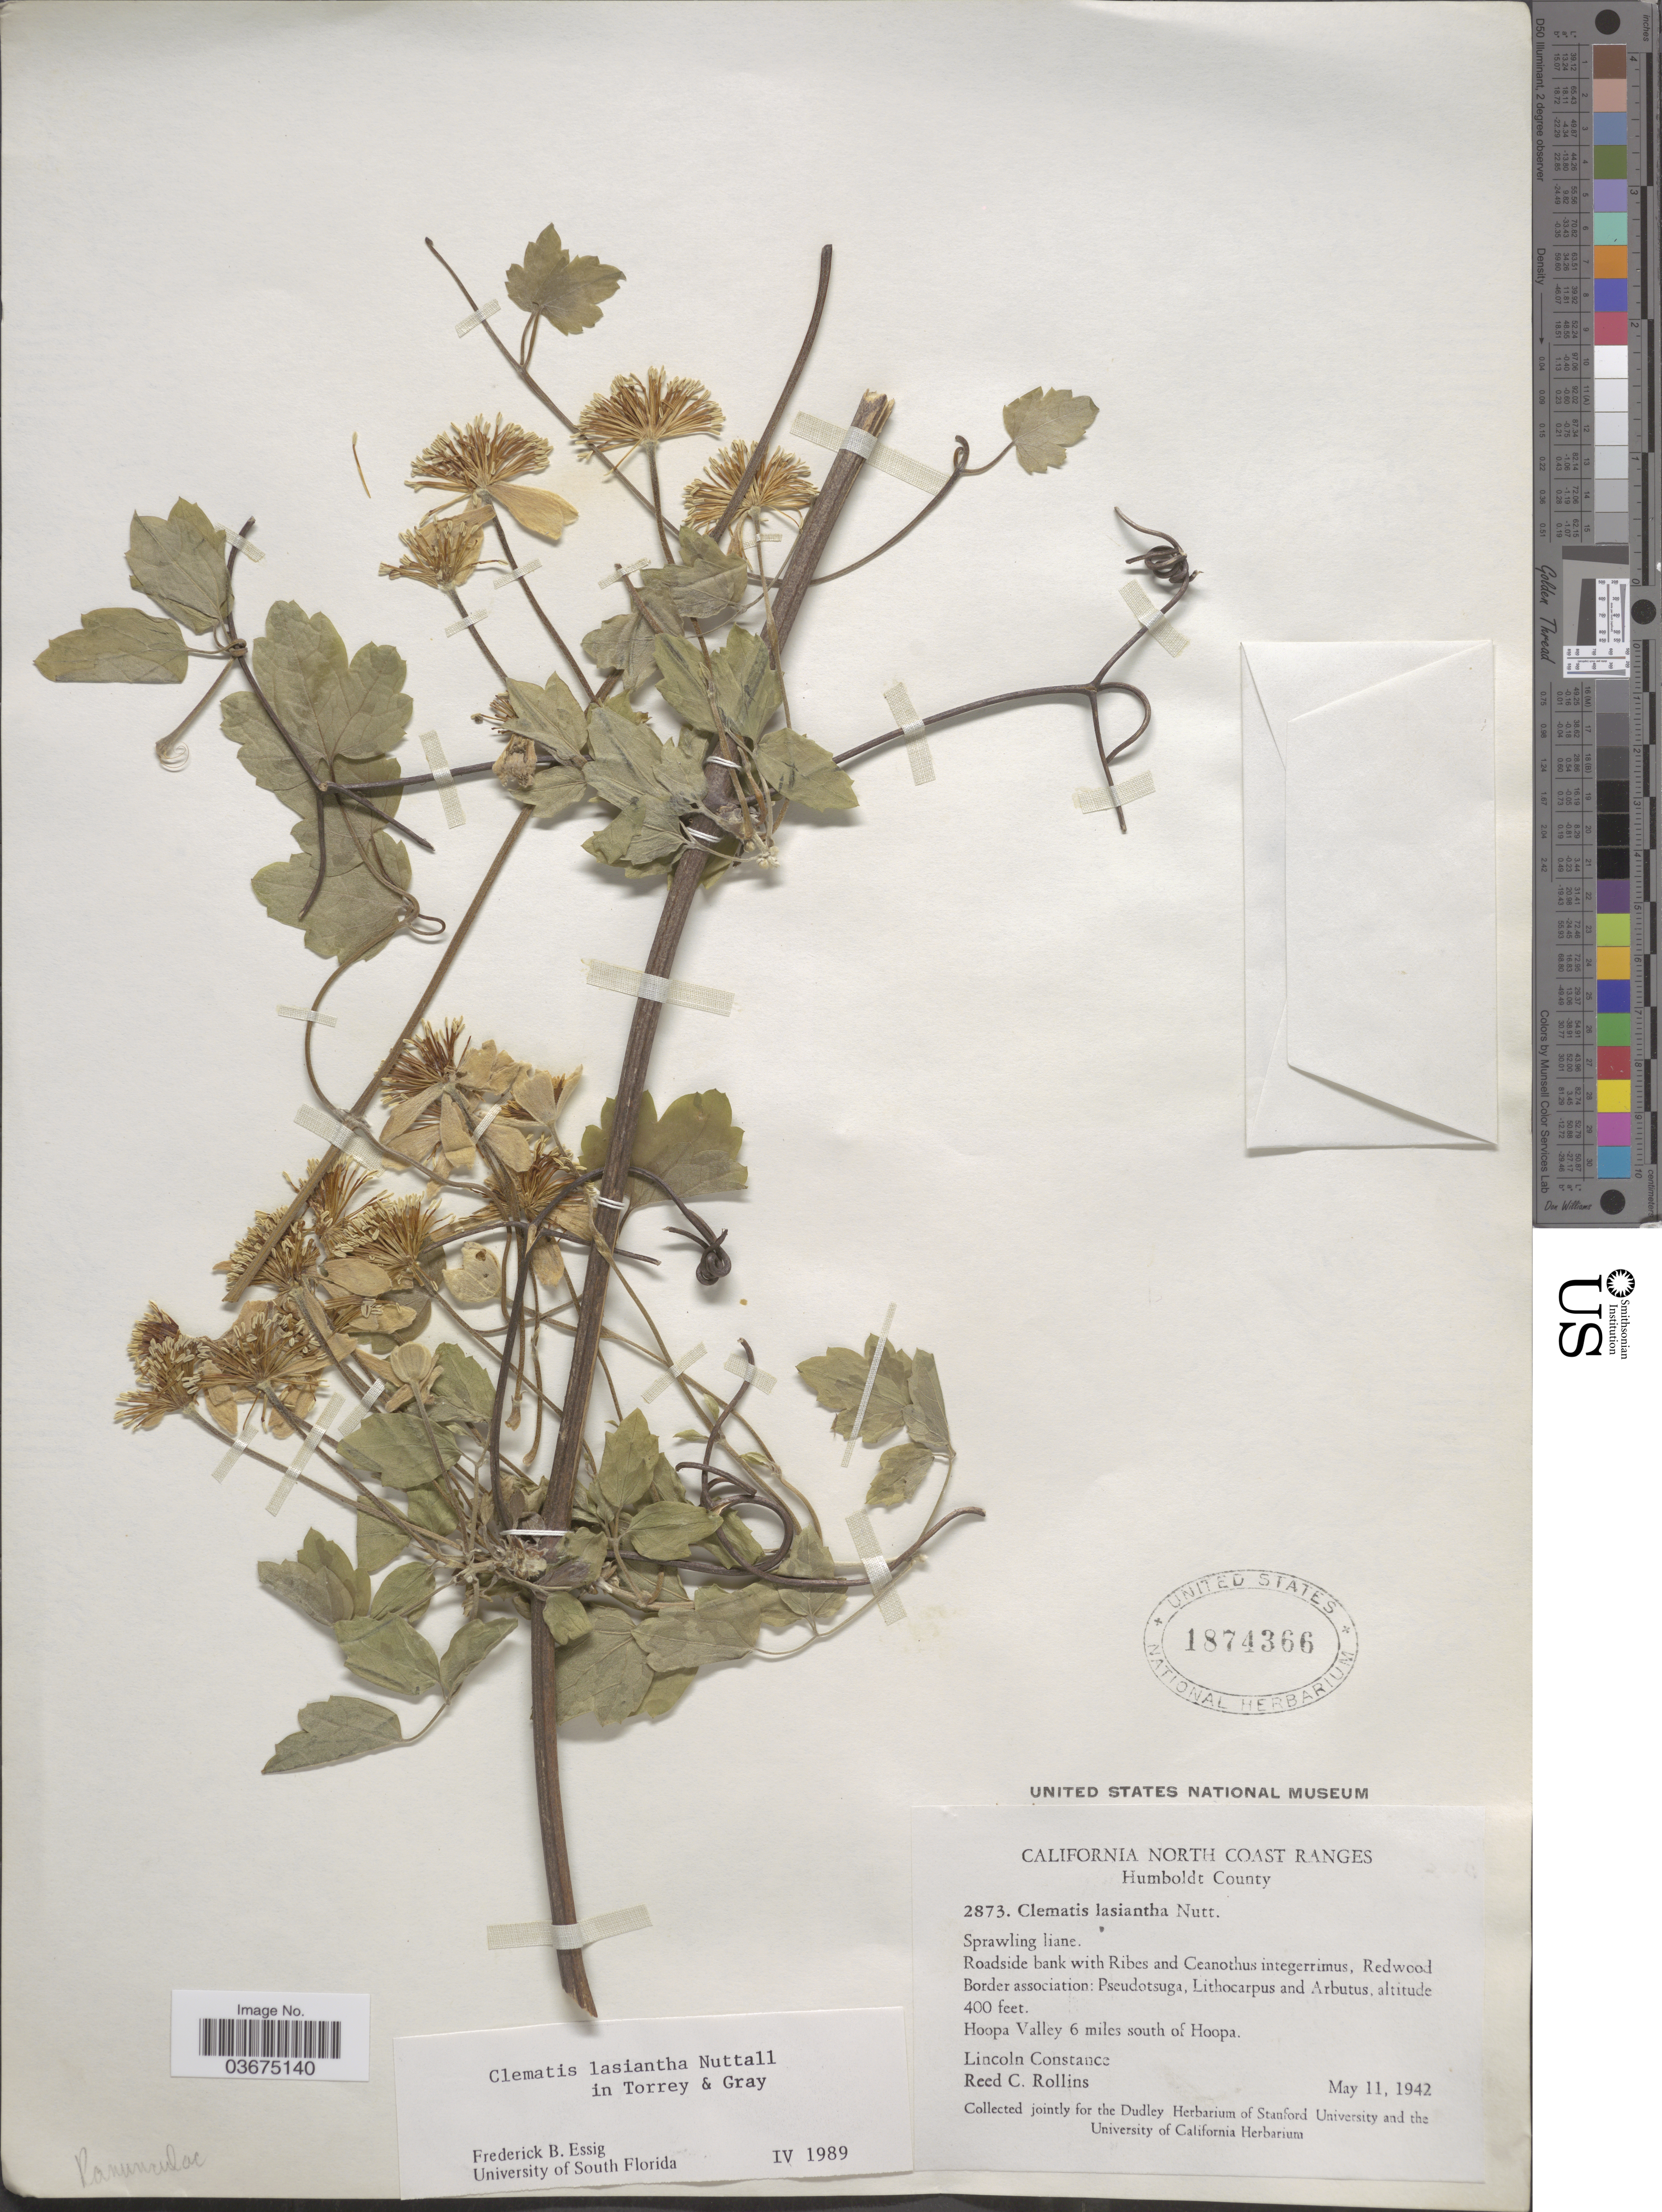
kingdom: Plantae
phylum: Tracheophyta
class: Magnoliopsida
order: Ranunculales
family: Ranunculaceae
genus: Clematis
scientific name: Clematis lasiantha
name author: Nutt.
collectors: L. Constance & R. C. Rollins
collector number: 2873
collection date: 1942-05-11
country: United States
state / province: California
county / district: Humboldt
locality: North Coast Ranges. Humboldt County. Hoopa Valley 6 miles south of Hoopa.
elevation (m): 122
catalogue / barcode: US 1874366